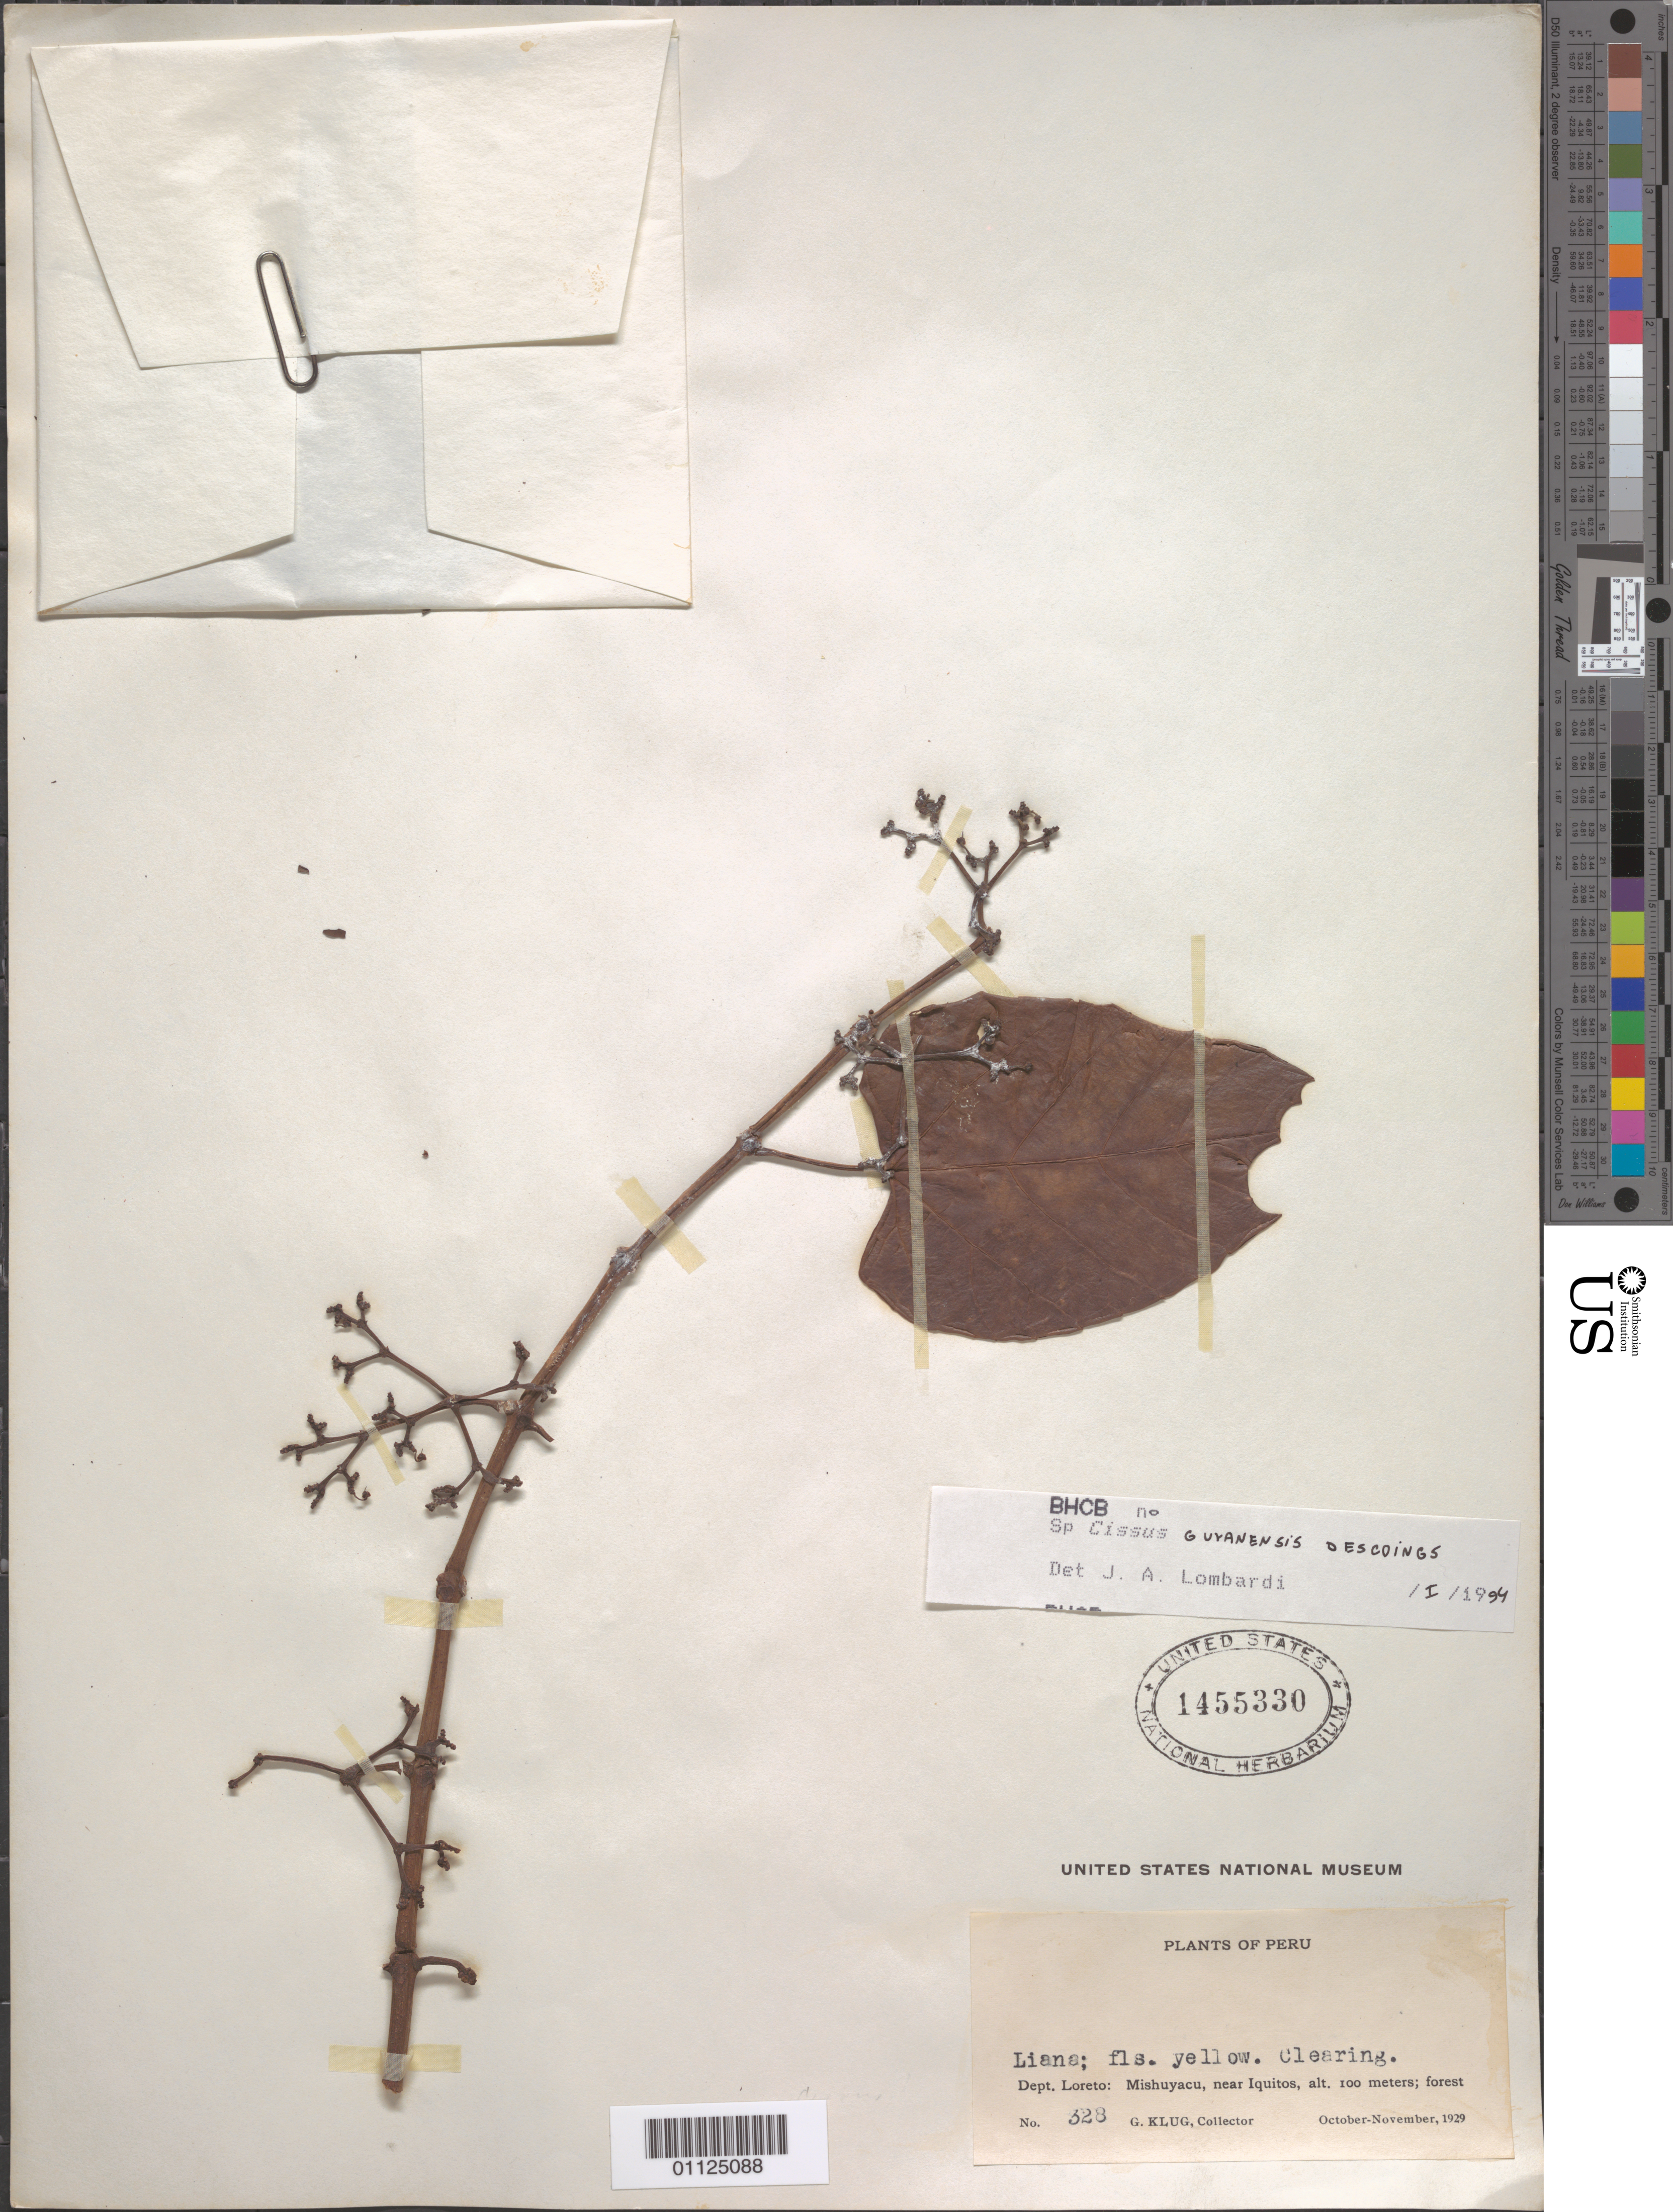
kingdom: Plantae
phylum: Tracheophyta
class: Magnoliopsida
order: Vitales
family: Vitaceae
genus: Cissus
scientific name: Cissus guyanensis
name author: Desc.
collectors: G. Klug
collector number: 328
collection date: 1929-10/1929-11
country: Peru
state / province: Loreto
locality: Mishuyacu, near Iquitos.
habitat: Liana. Clearing.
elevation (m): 100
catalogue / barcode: US 1455330